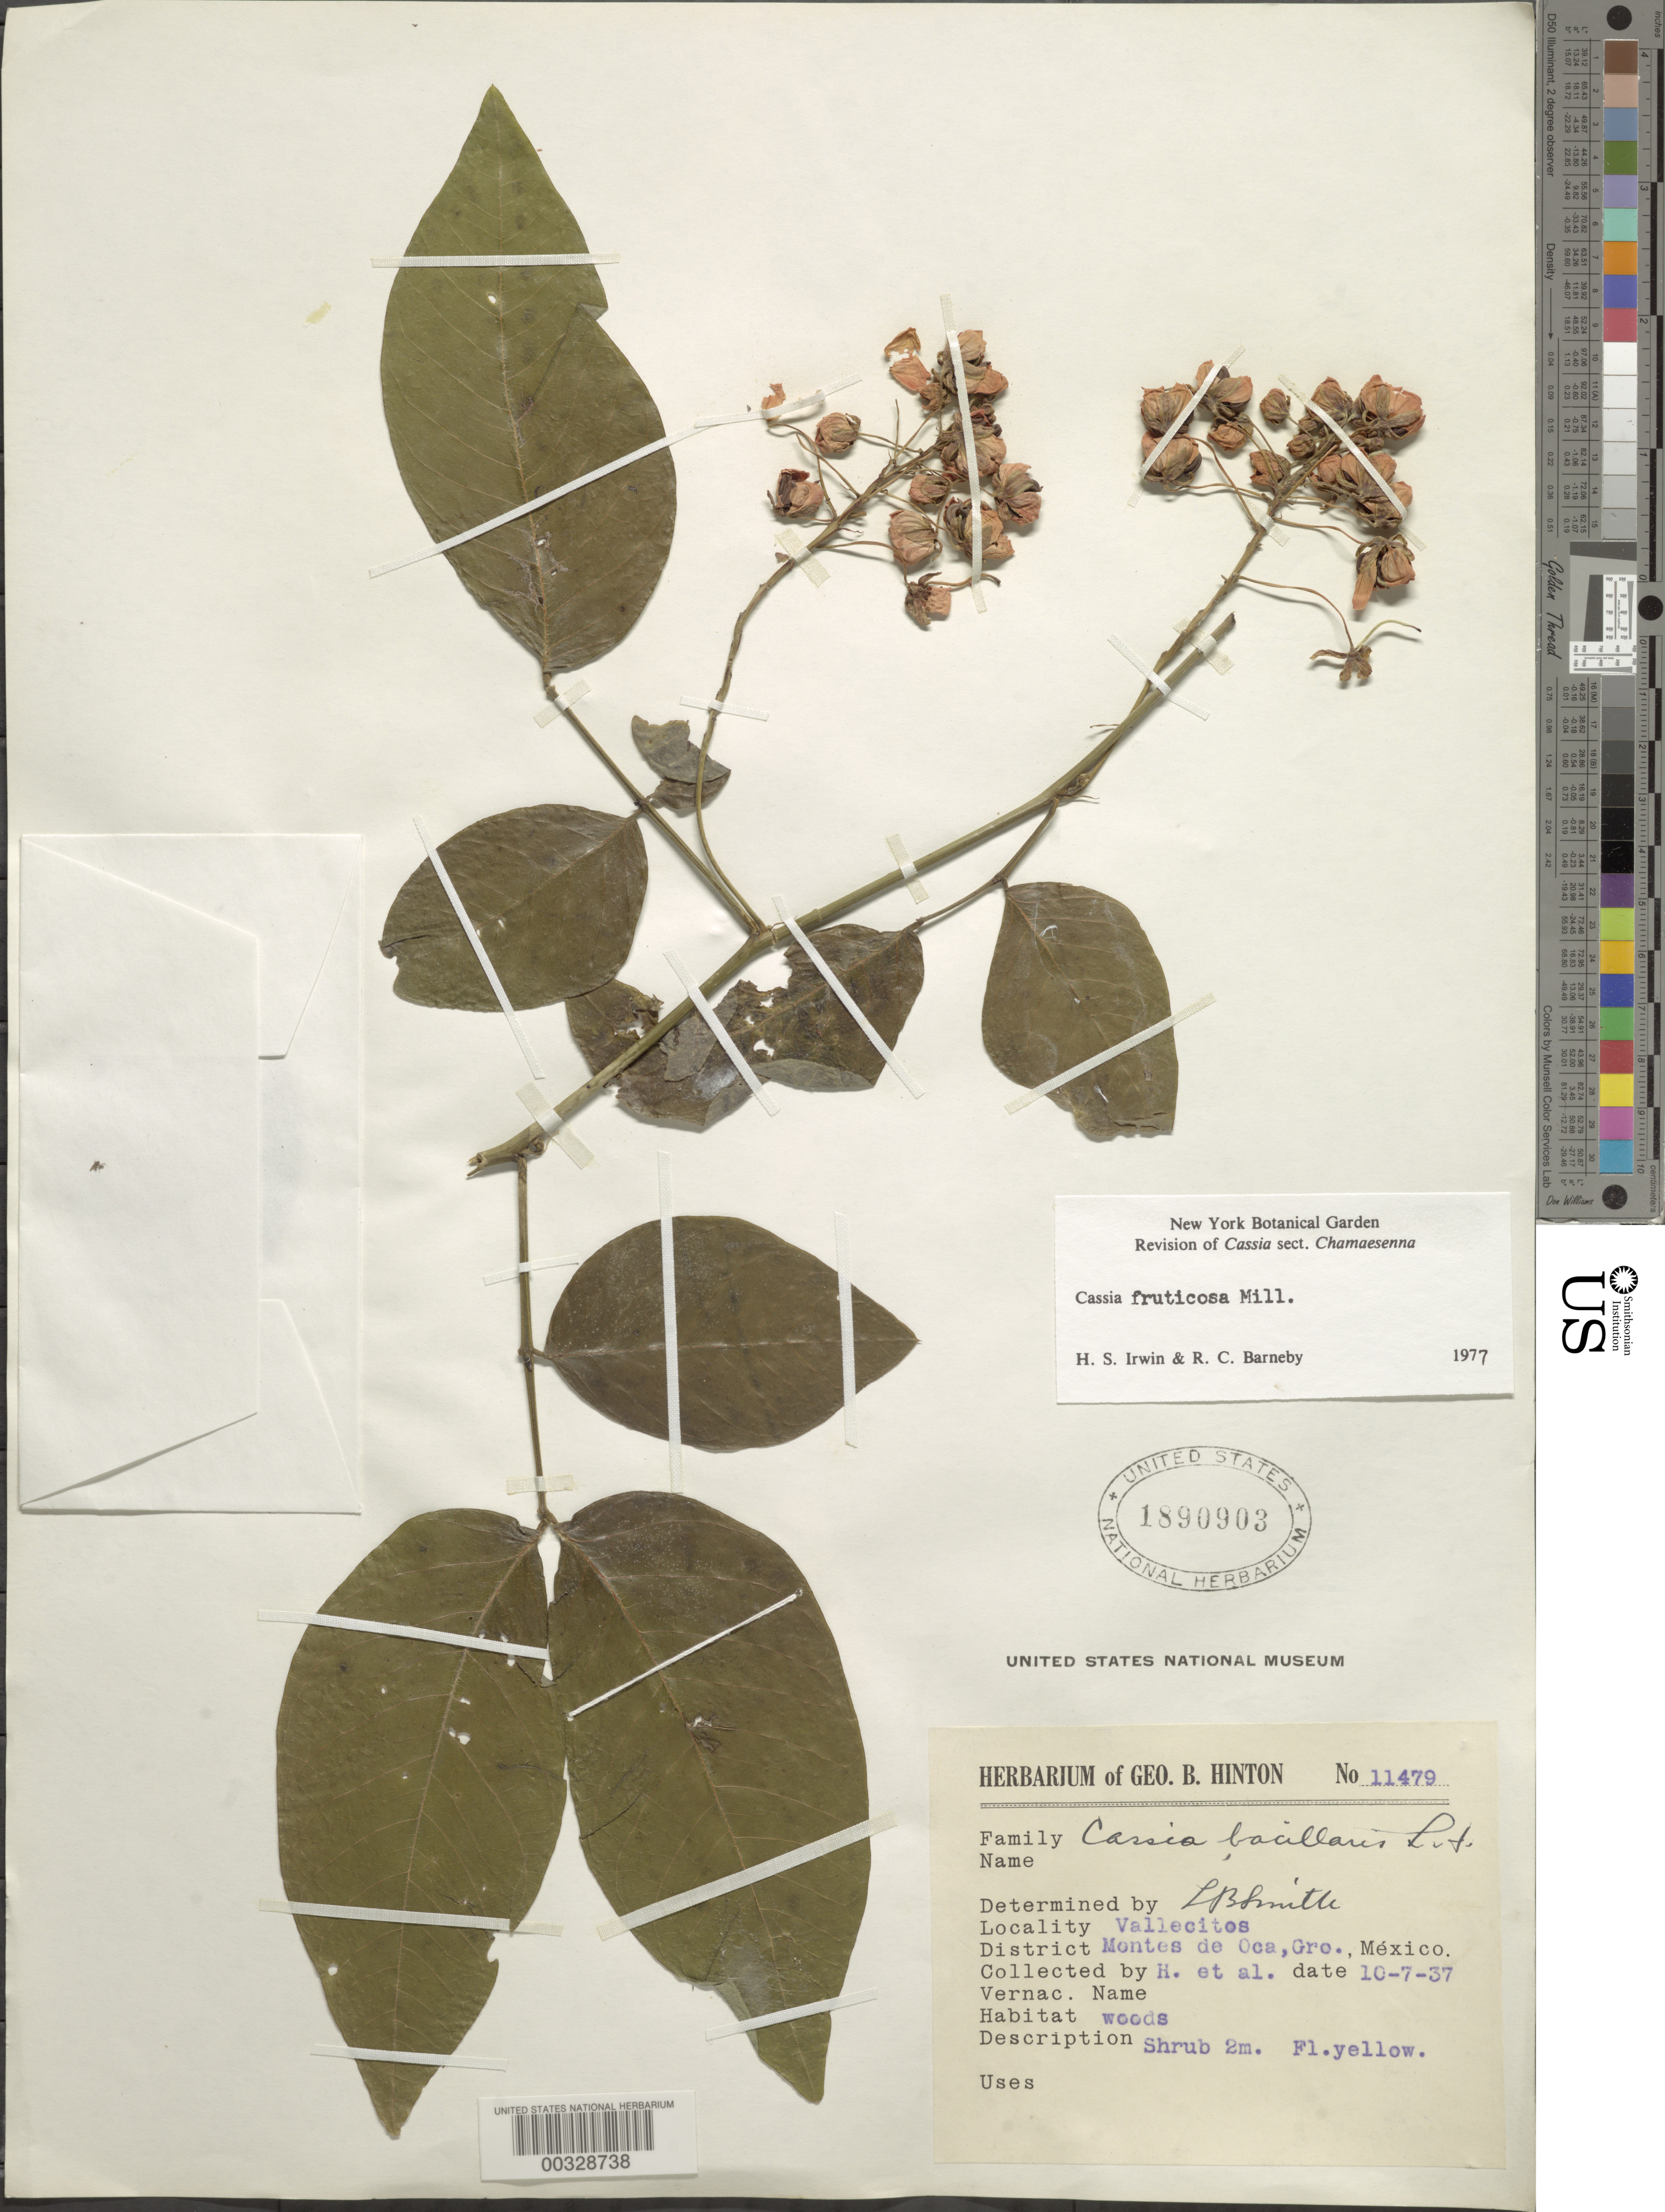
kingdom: Plantae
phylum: Tracheophyta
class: Magnoliopsida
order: Fabales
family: Fabaceae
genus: Senna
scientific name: Senna fruticosa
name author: (Benth.) H.S. Irwin & Barneby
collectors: G. B. Hinton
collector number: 11479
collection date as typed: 10 Jul 1937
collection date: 1937-07-10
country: Mexico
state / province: Guerrero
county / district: Unión De Isidoro Montes De Oca, La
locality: Montes de Oca mun. (?), Vallecitos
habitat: Hills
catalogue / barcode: US 1890903